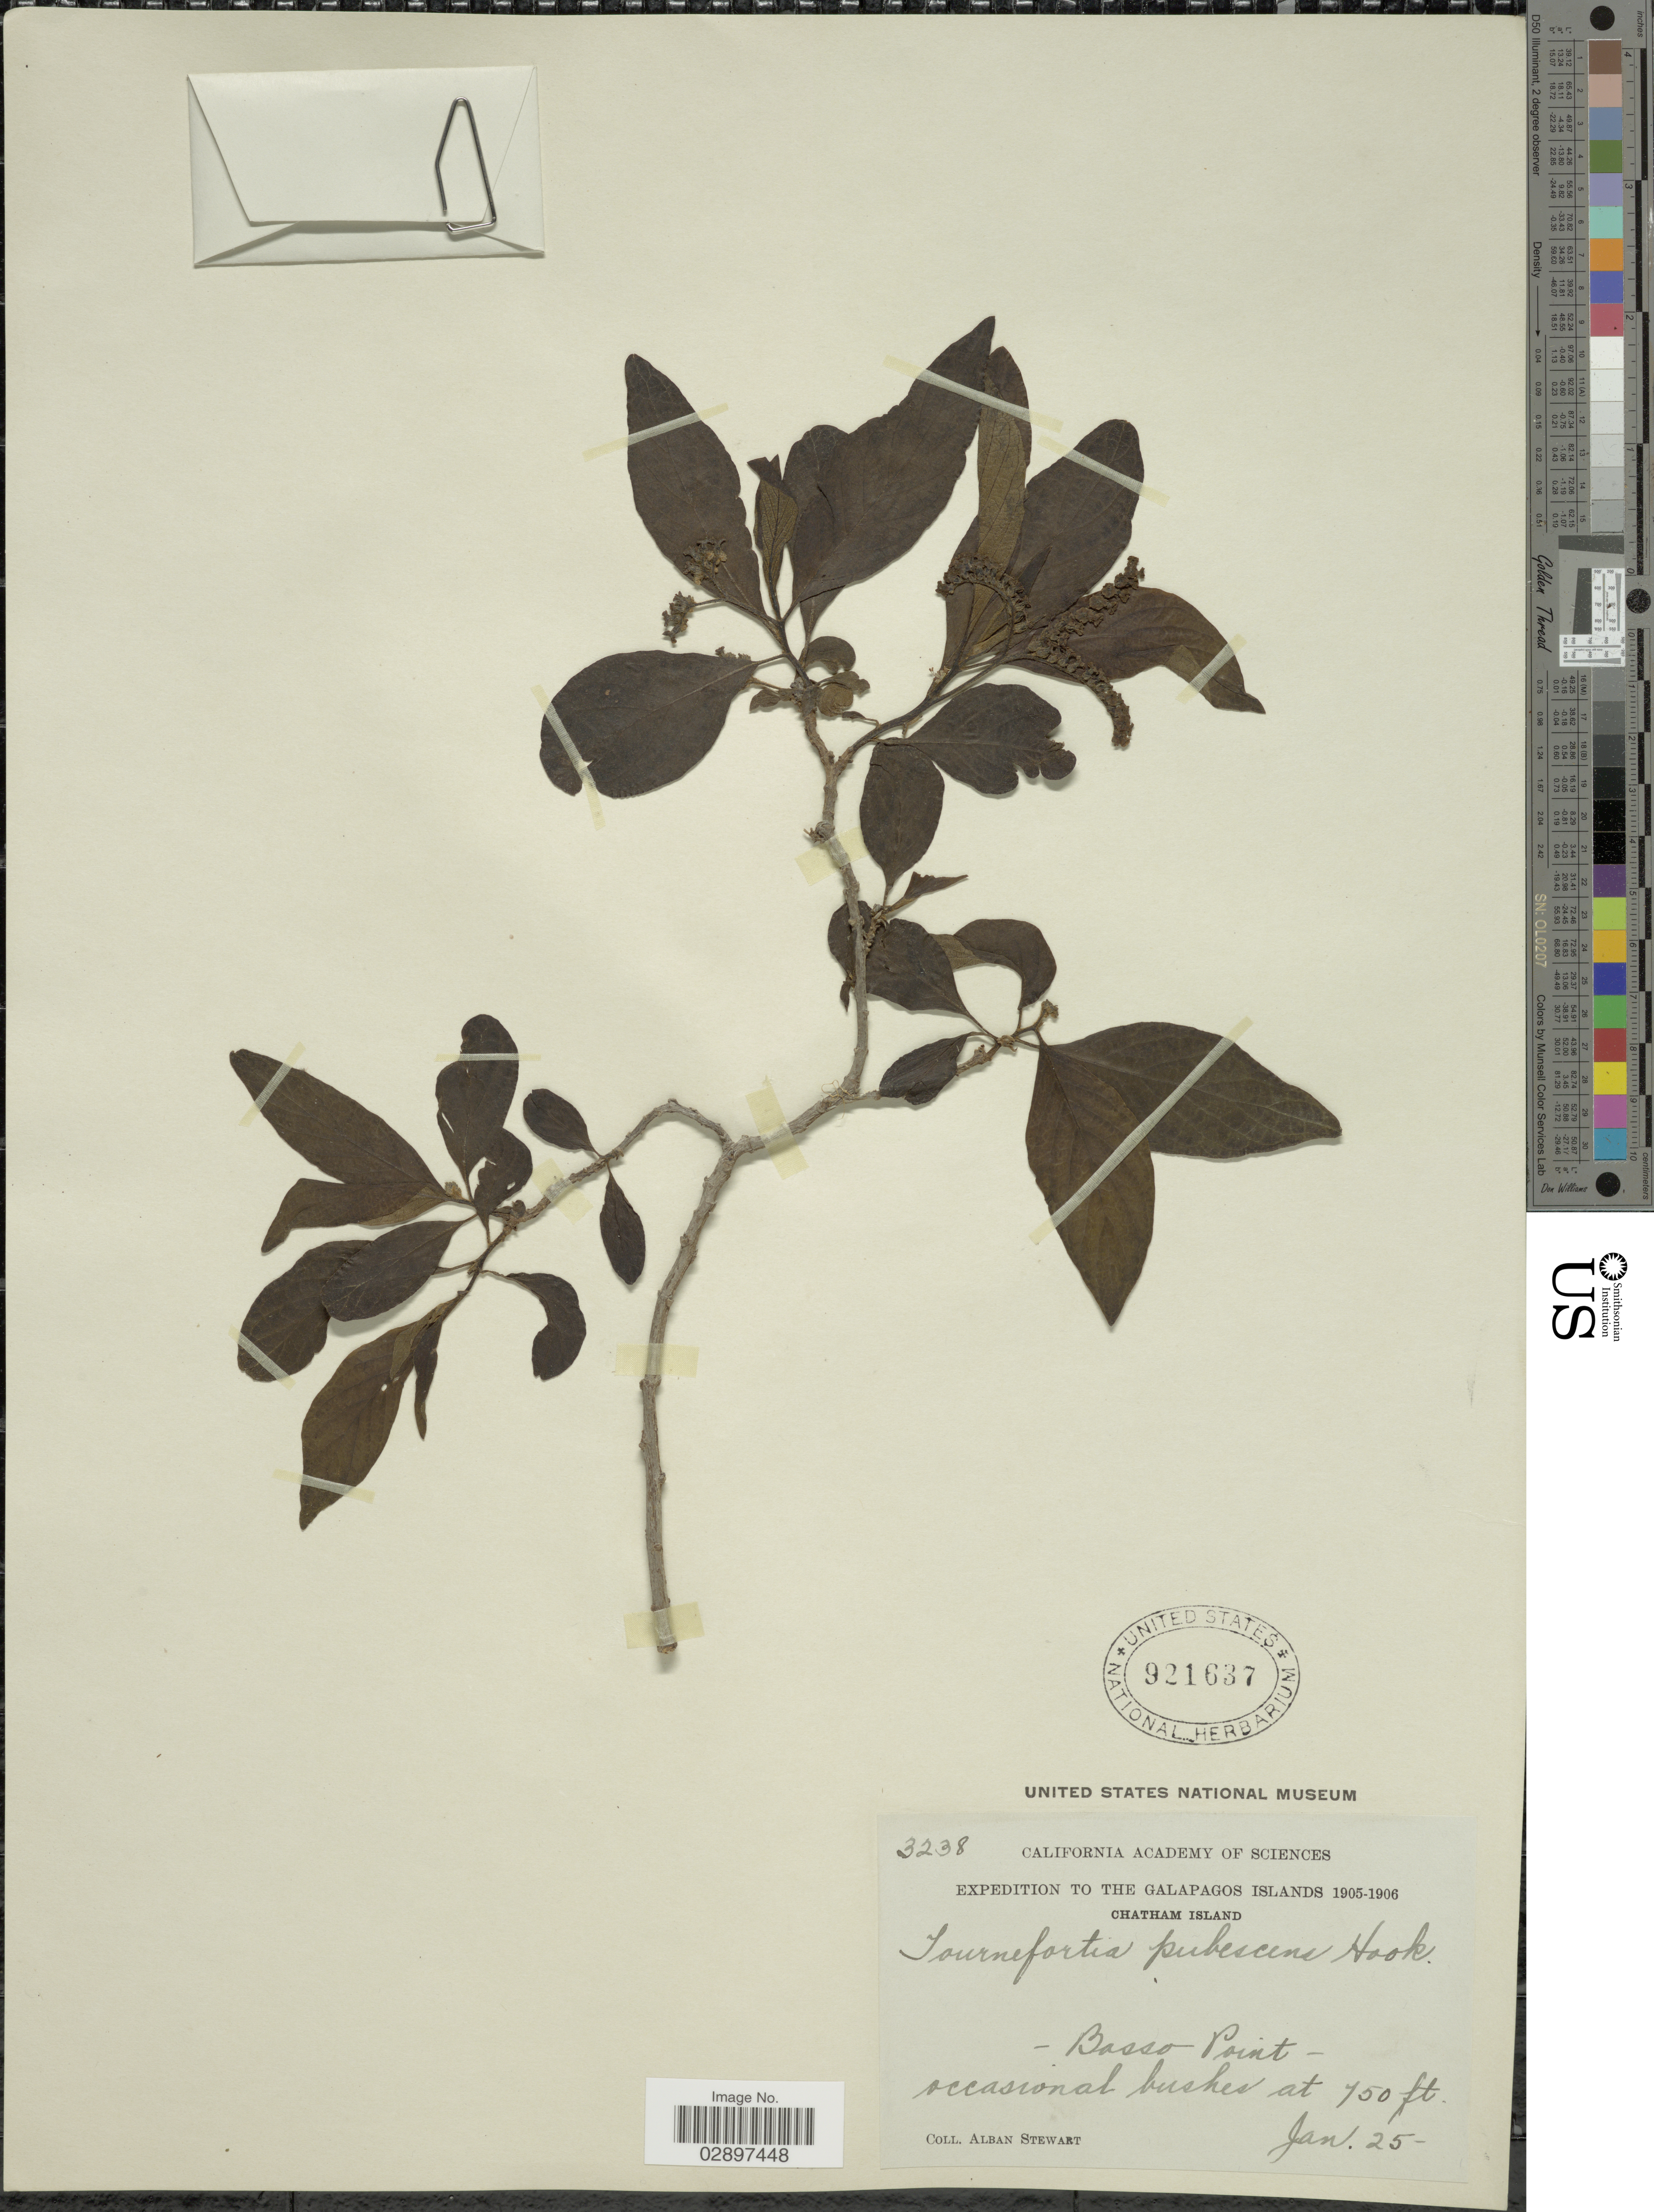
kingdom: Plantae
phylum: Tracheophyta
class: Magnoliopsida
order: Boraginales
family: Heliotropiaceae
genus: Tournefortia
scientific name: Tournefortia pubescens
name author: Hook. f.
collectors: A. Stewart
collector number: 3238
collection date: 1905-01-25/1906-01-25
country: Ecuador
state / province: Colón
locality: The Galapagos Islands. Chatham Island. Basso Point.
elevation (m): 229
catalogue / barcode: US 921637